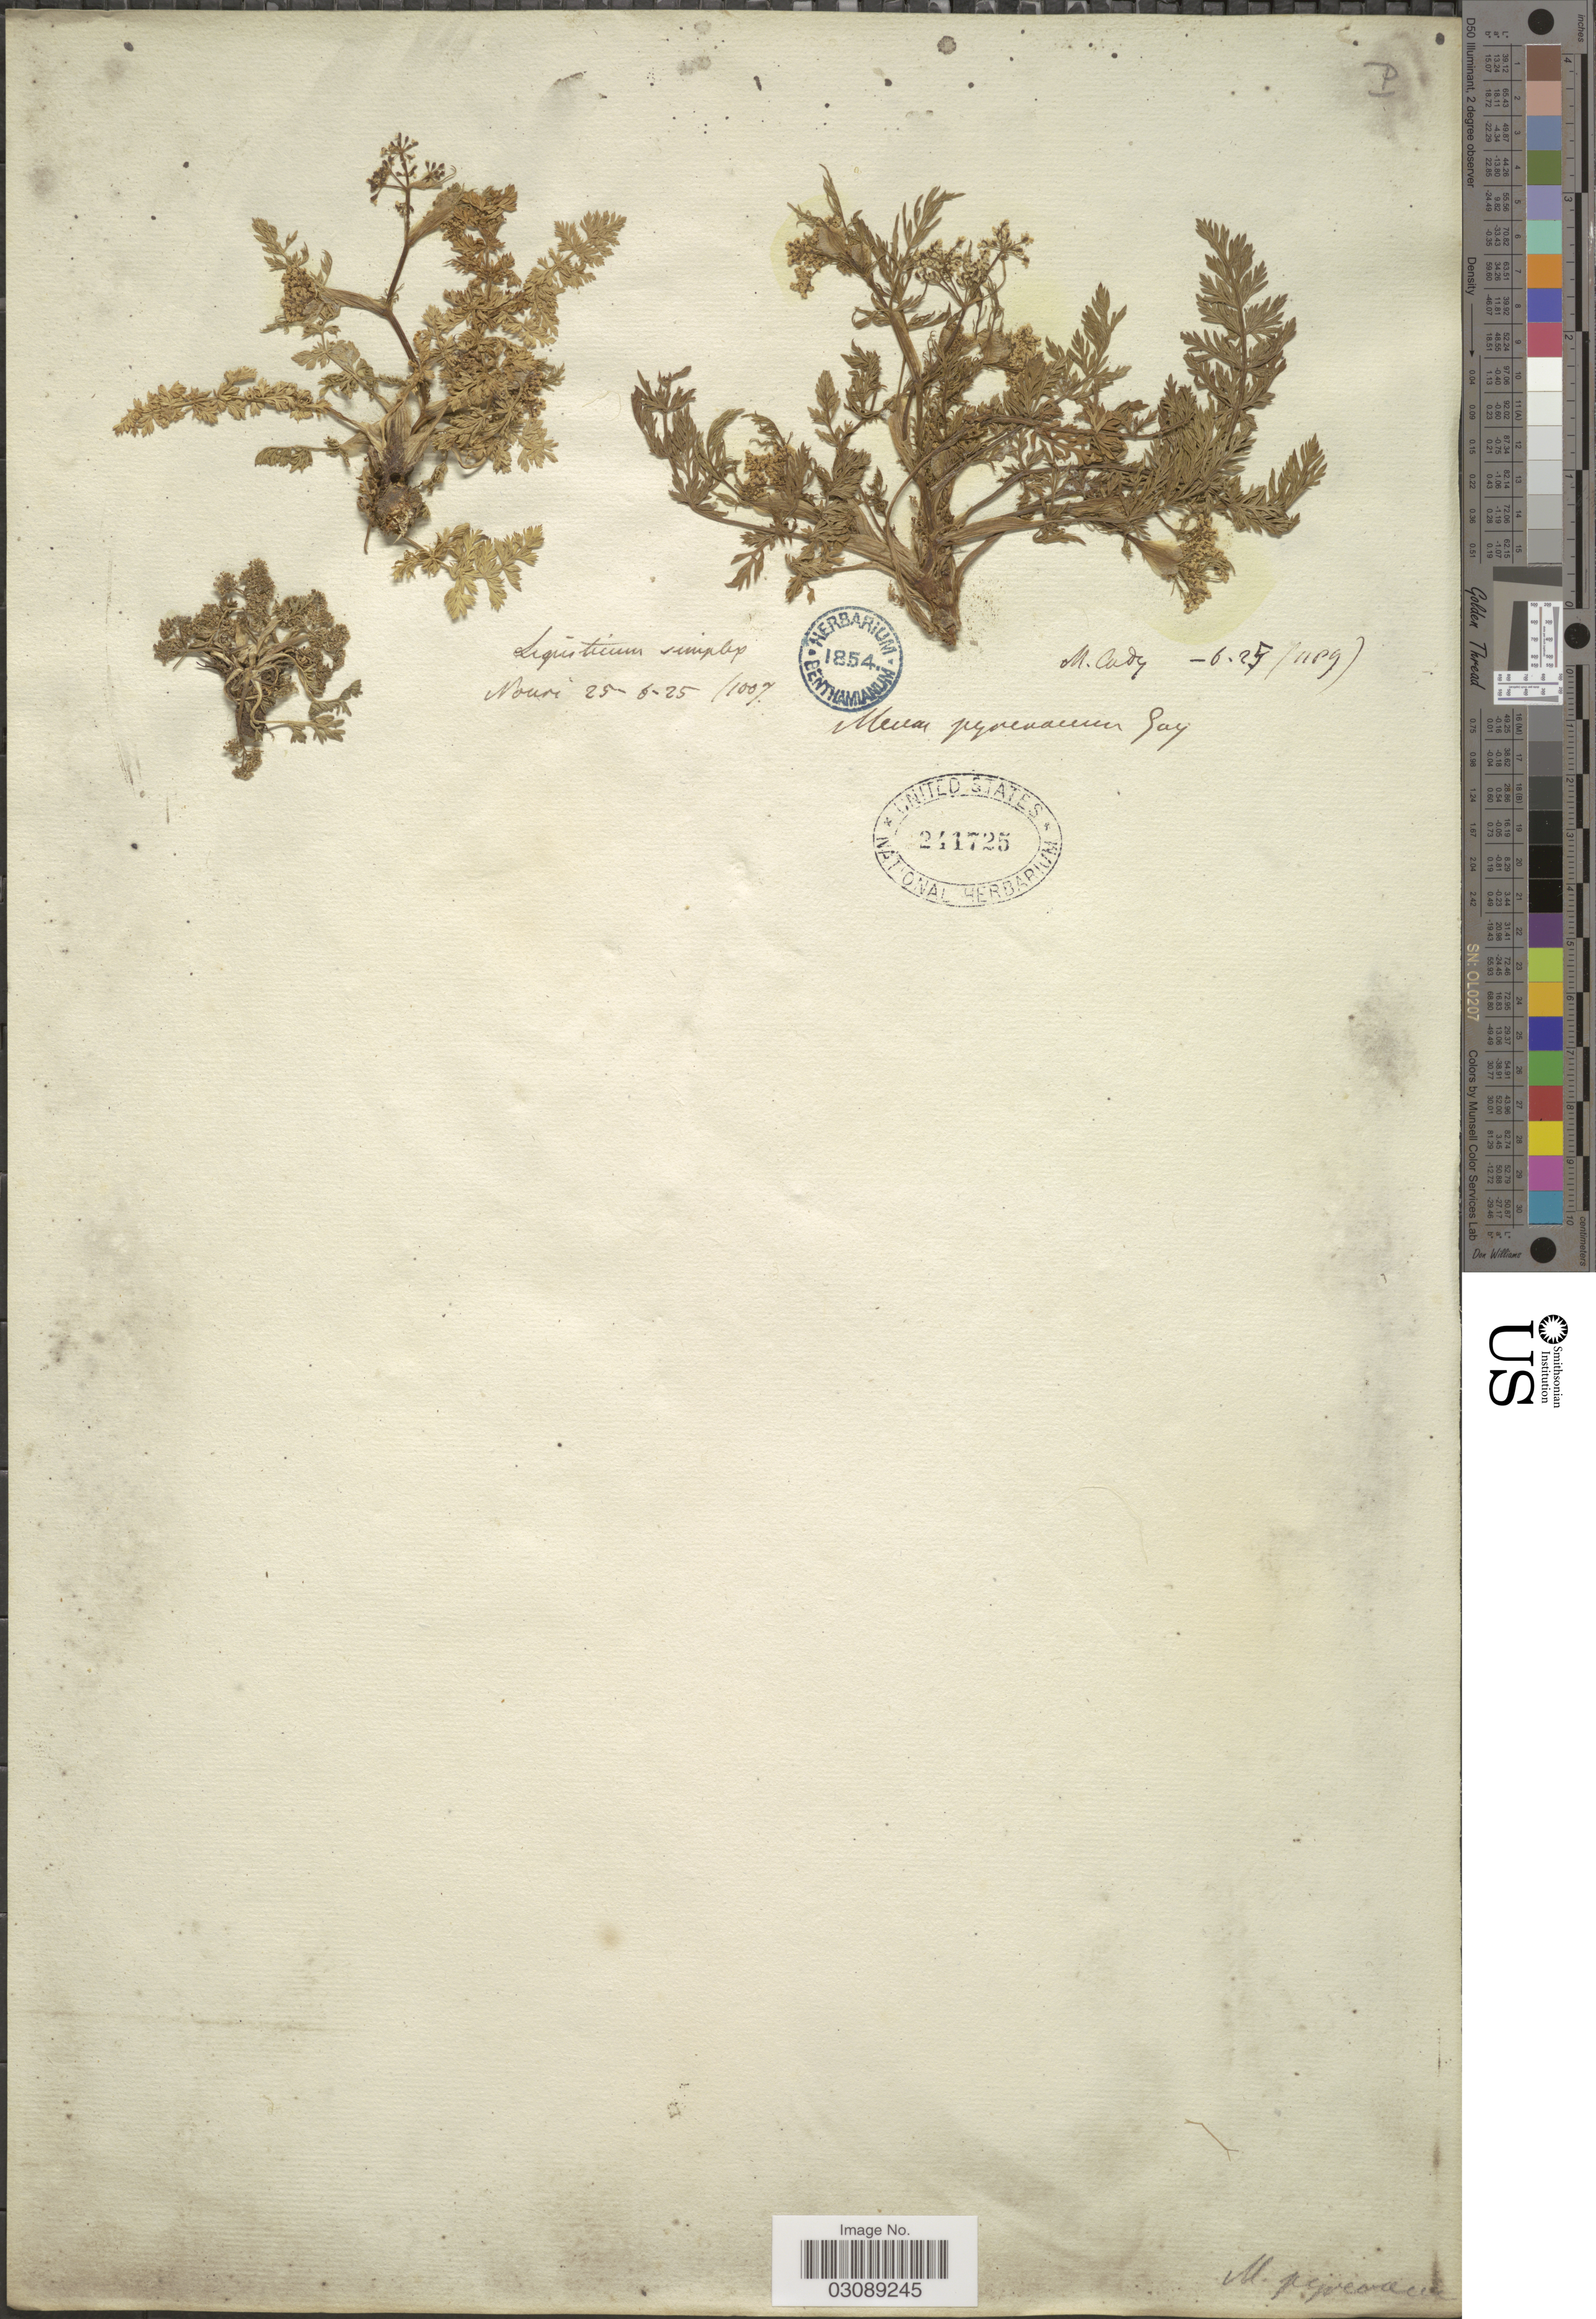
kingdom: Plantae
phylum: Tracheophyta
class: Magnoliopsida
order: Apiales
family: Apiaceae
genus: Ligusticum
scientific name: Ligusticum mutellinoides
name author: (Crantz) Vill.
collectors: M. Cady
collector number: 1189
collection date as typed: Transcribed d/m/y: /6/25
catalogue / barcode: US 241725